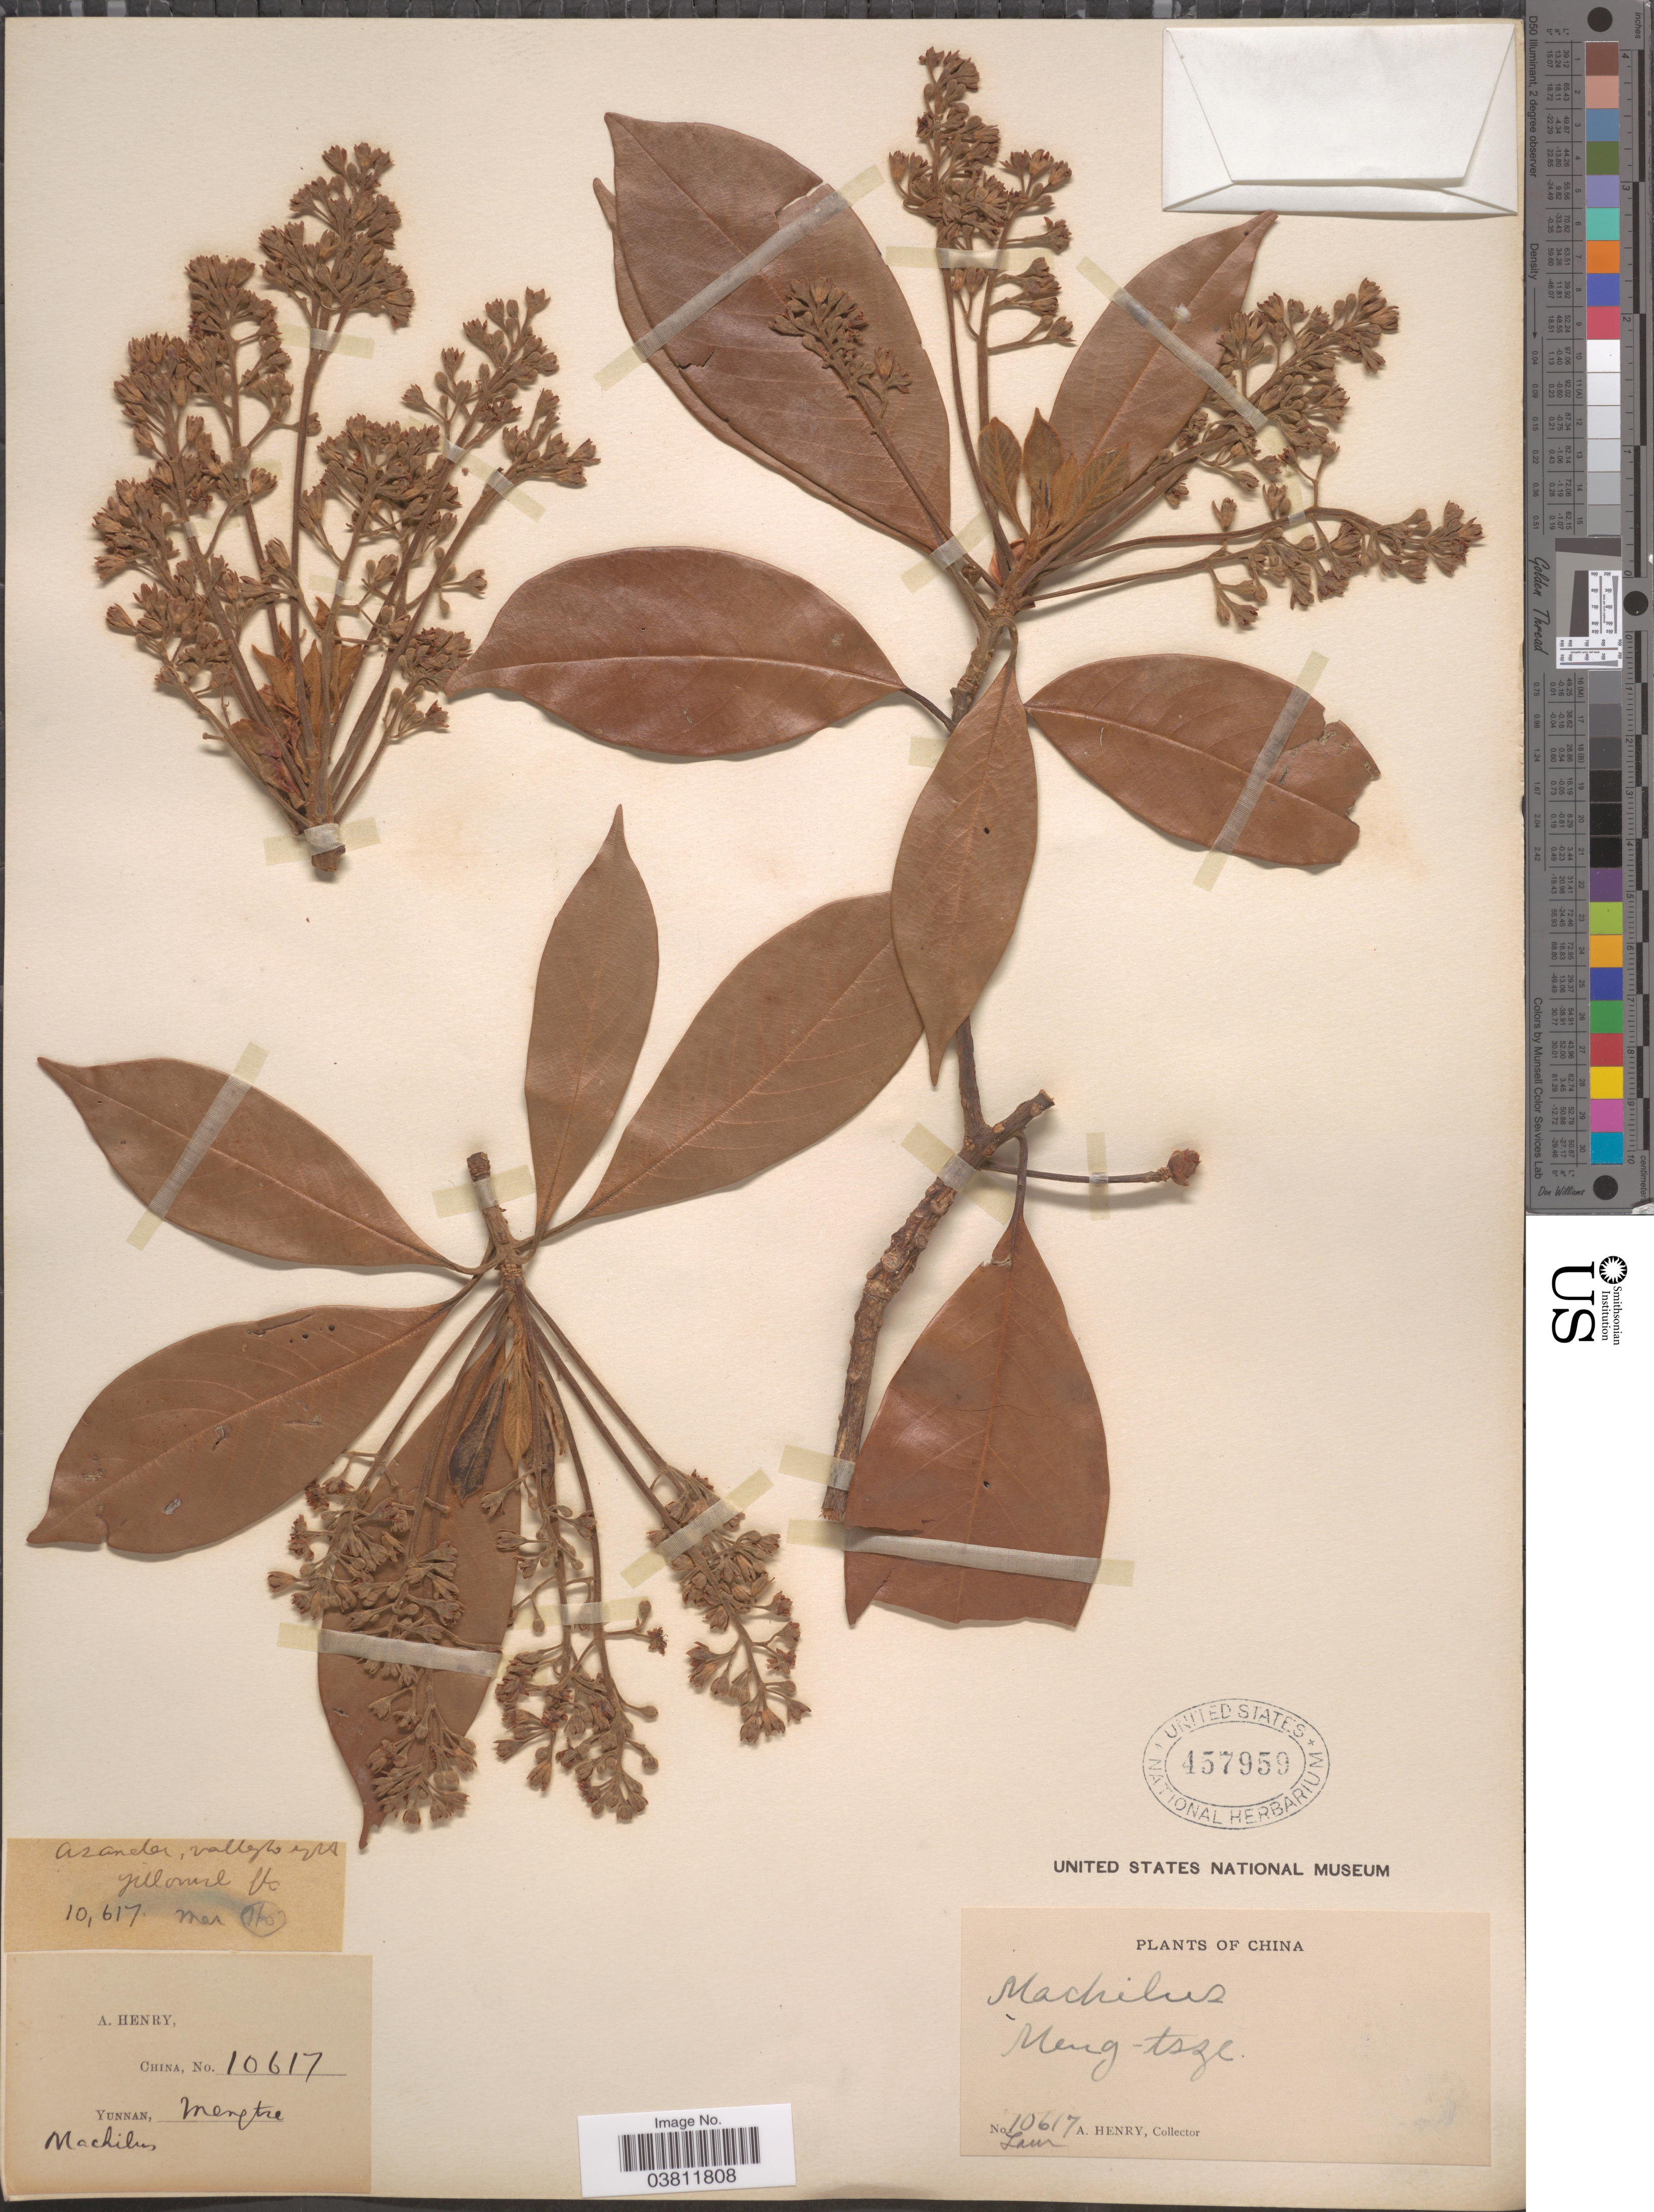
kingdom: Plantae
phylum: Tracheophyta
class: Magnoliopsida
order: Laurales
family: Lauraceae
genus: Machilus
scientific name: Machilus sp.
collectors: A. Henry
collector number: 10617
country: China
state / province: Yunnan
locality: Meng-tsze.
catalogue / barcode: US 457959